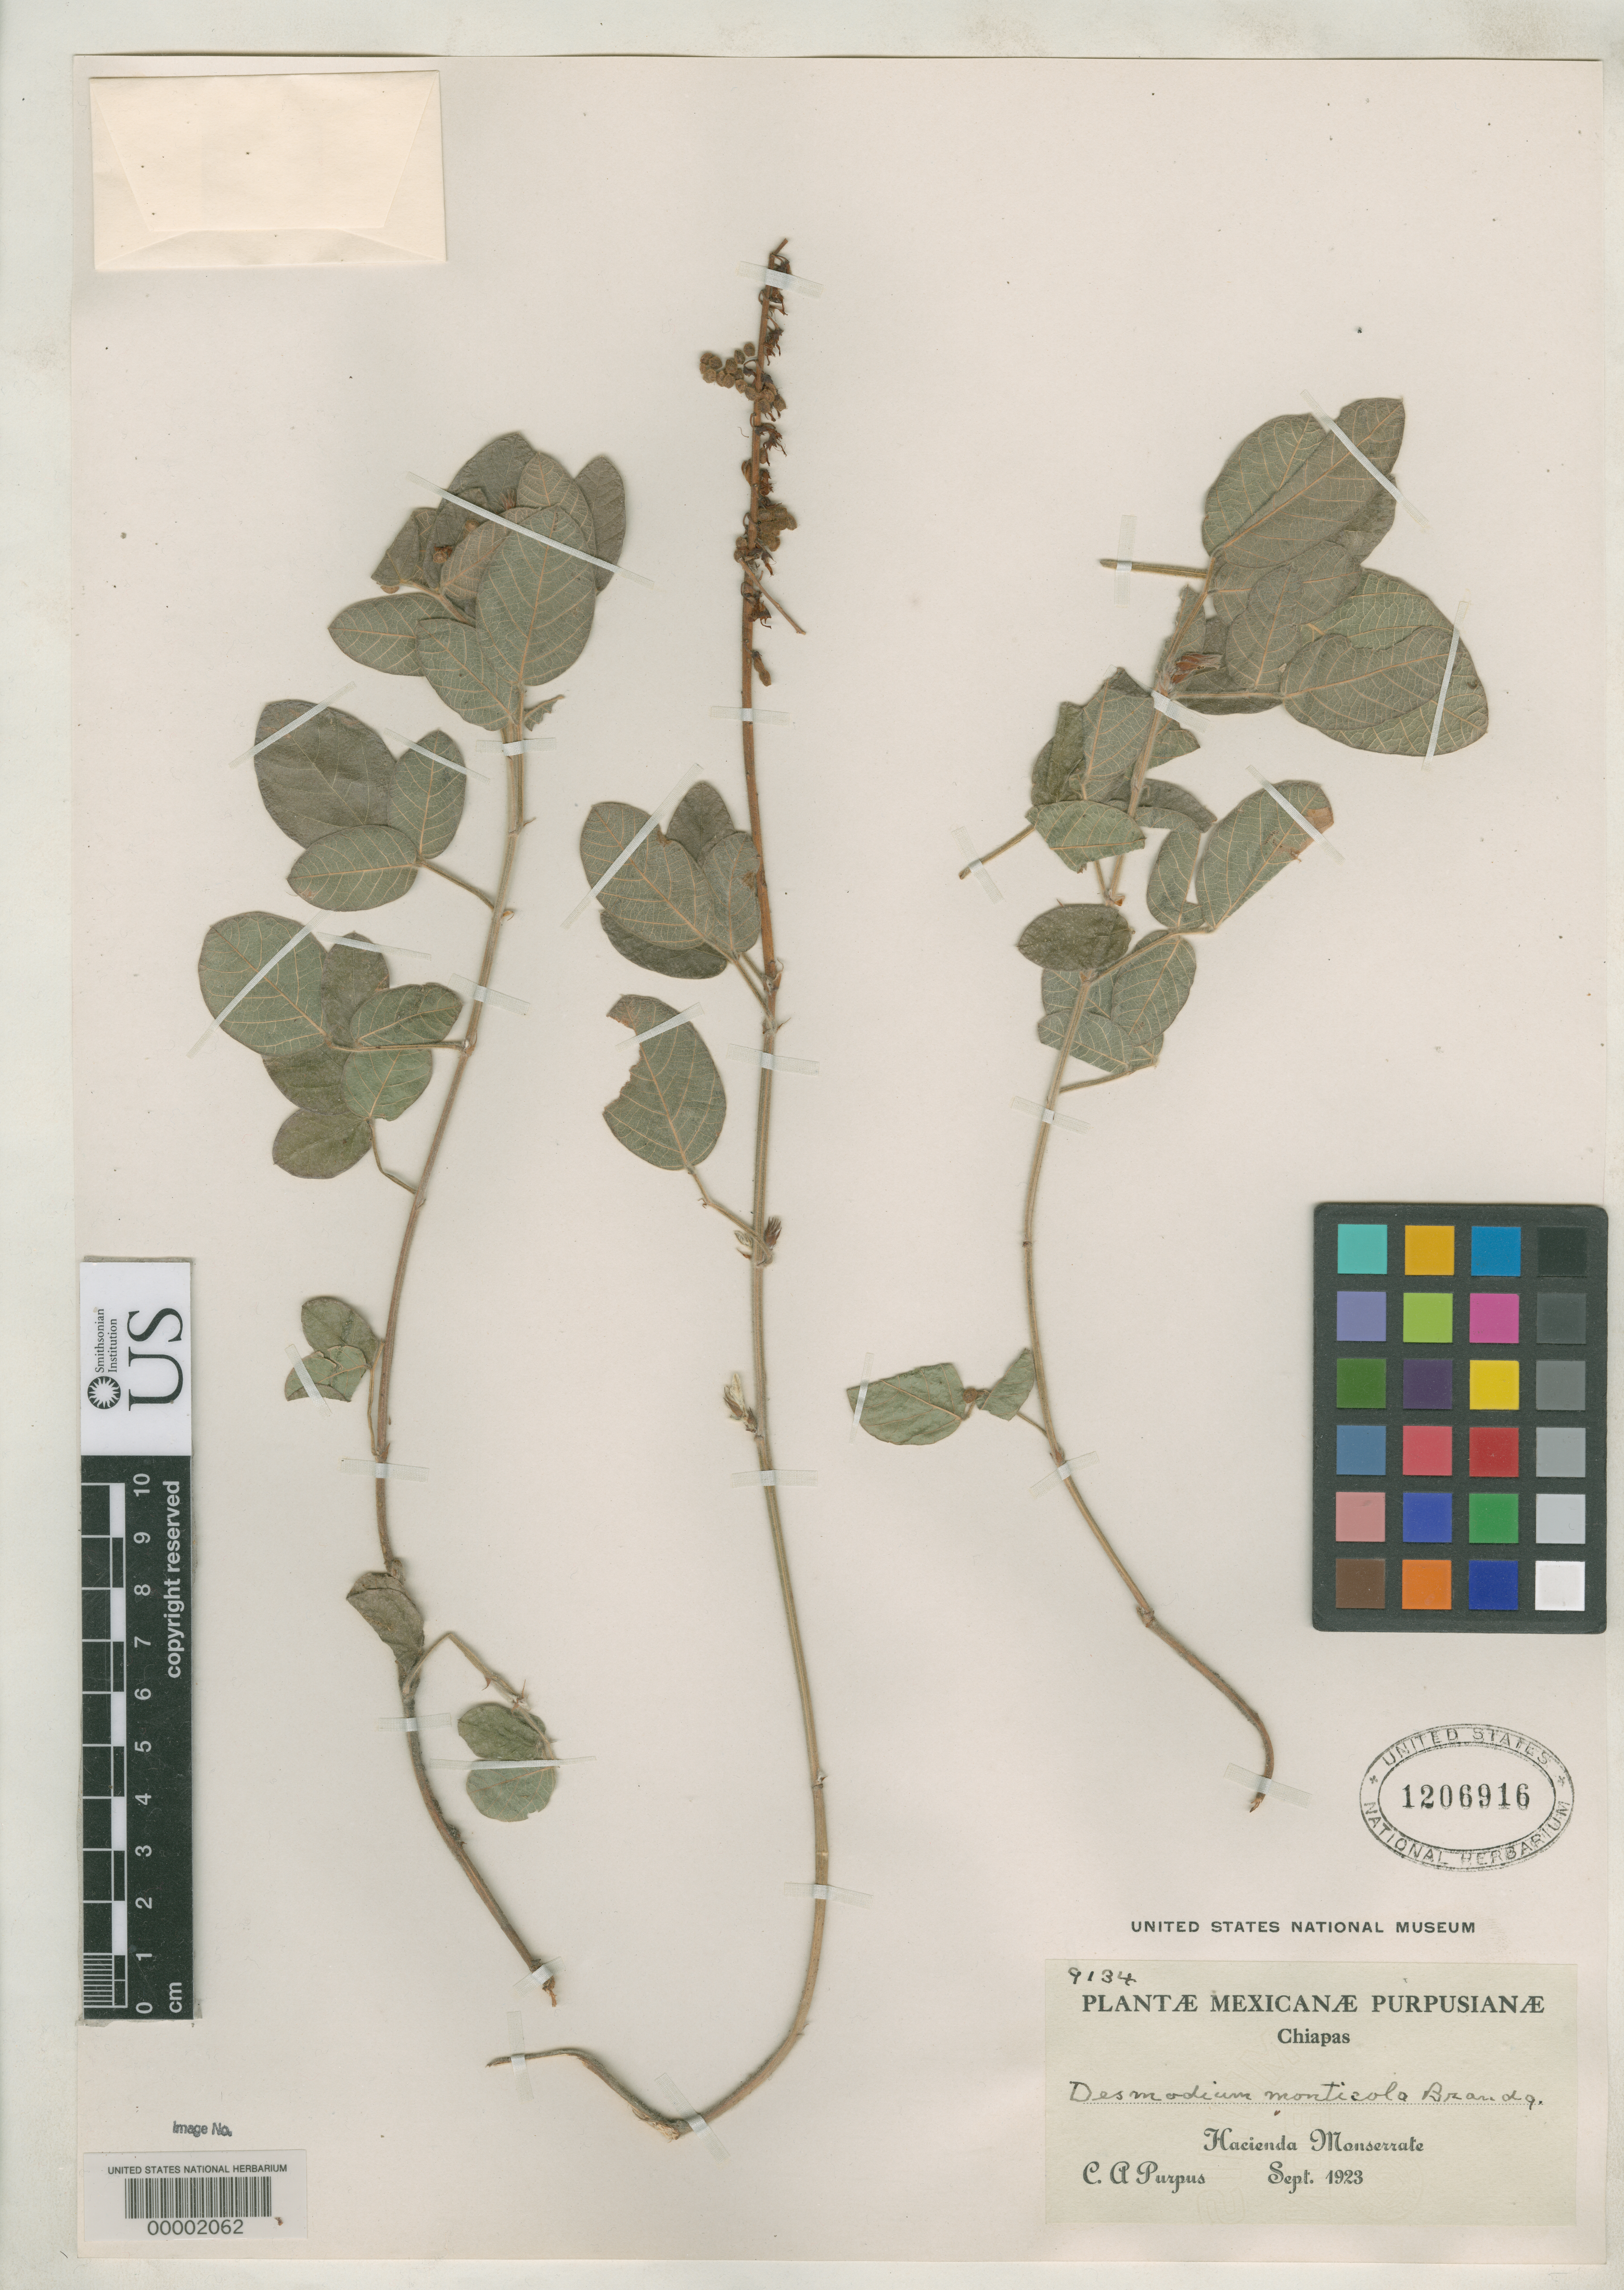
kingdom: Plantae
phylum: Tracheophyta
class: Magnoliopsida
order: Fabales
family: Fabaceae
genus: Desmodium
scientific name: Desmodium monticola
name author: Brandegee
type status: Isotype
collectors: C. A. Purpus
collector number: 9134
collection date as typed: Sep 1923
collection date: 1923-09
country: Mexico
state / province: Chiapas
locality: Near Hacienda Monserrate.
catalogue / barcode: US 1206916